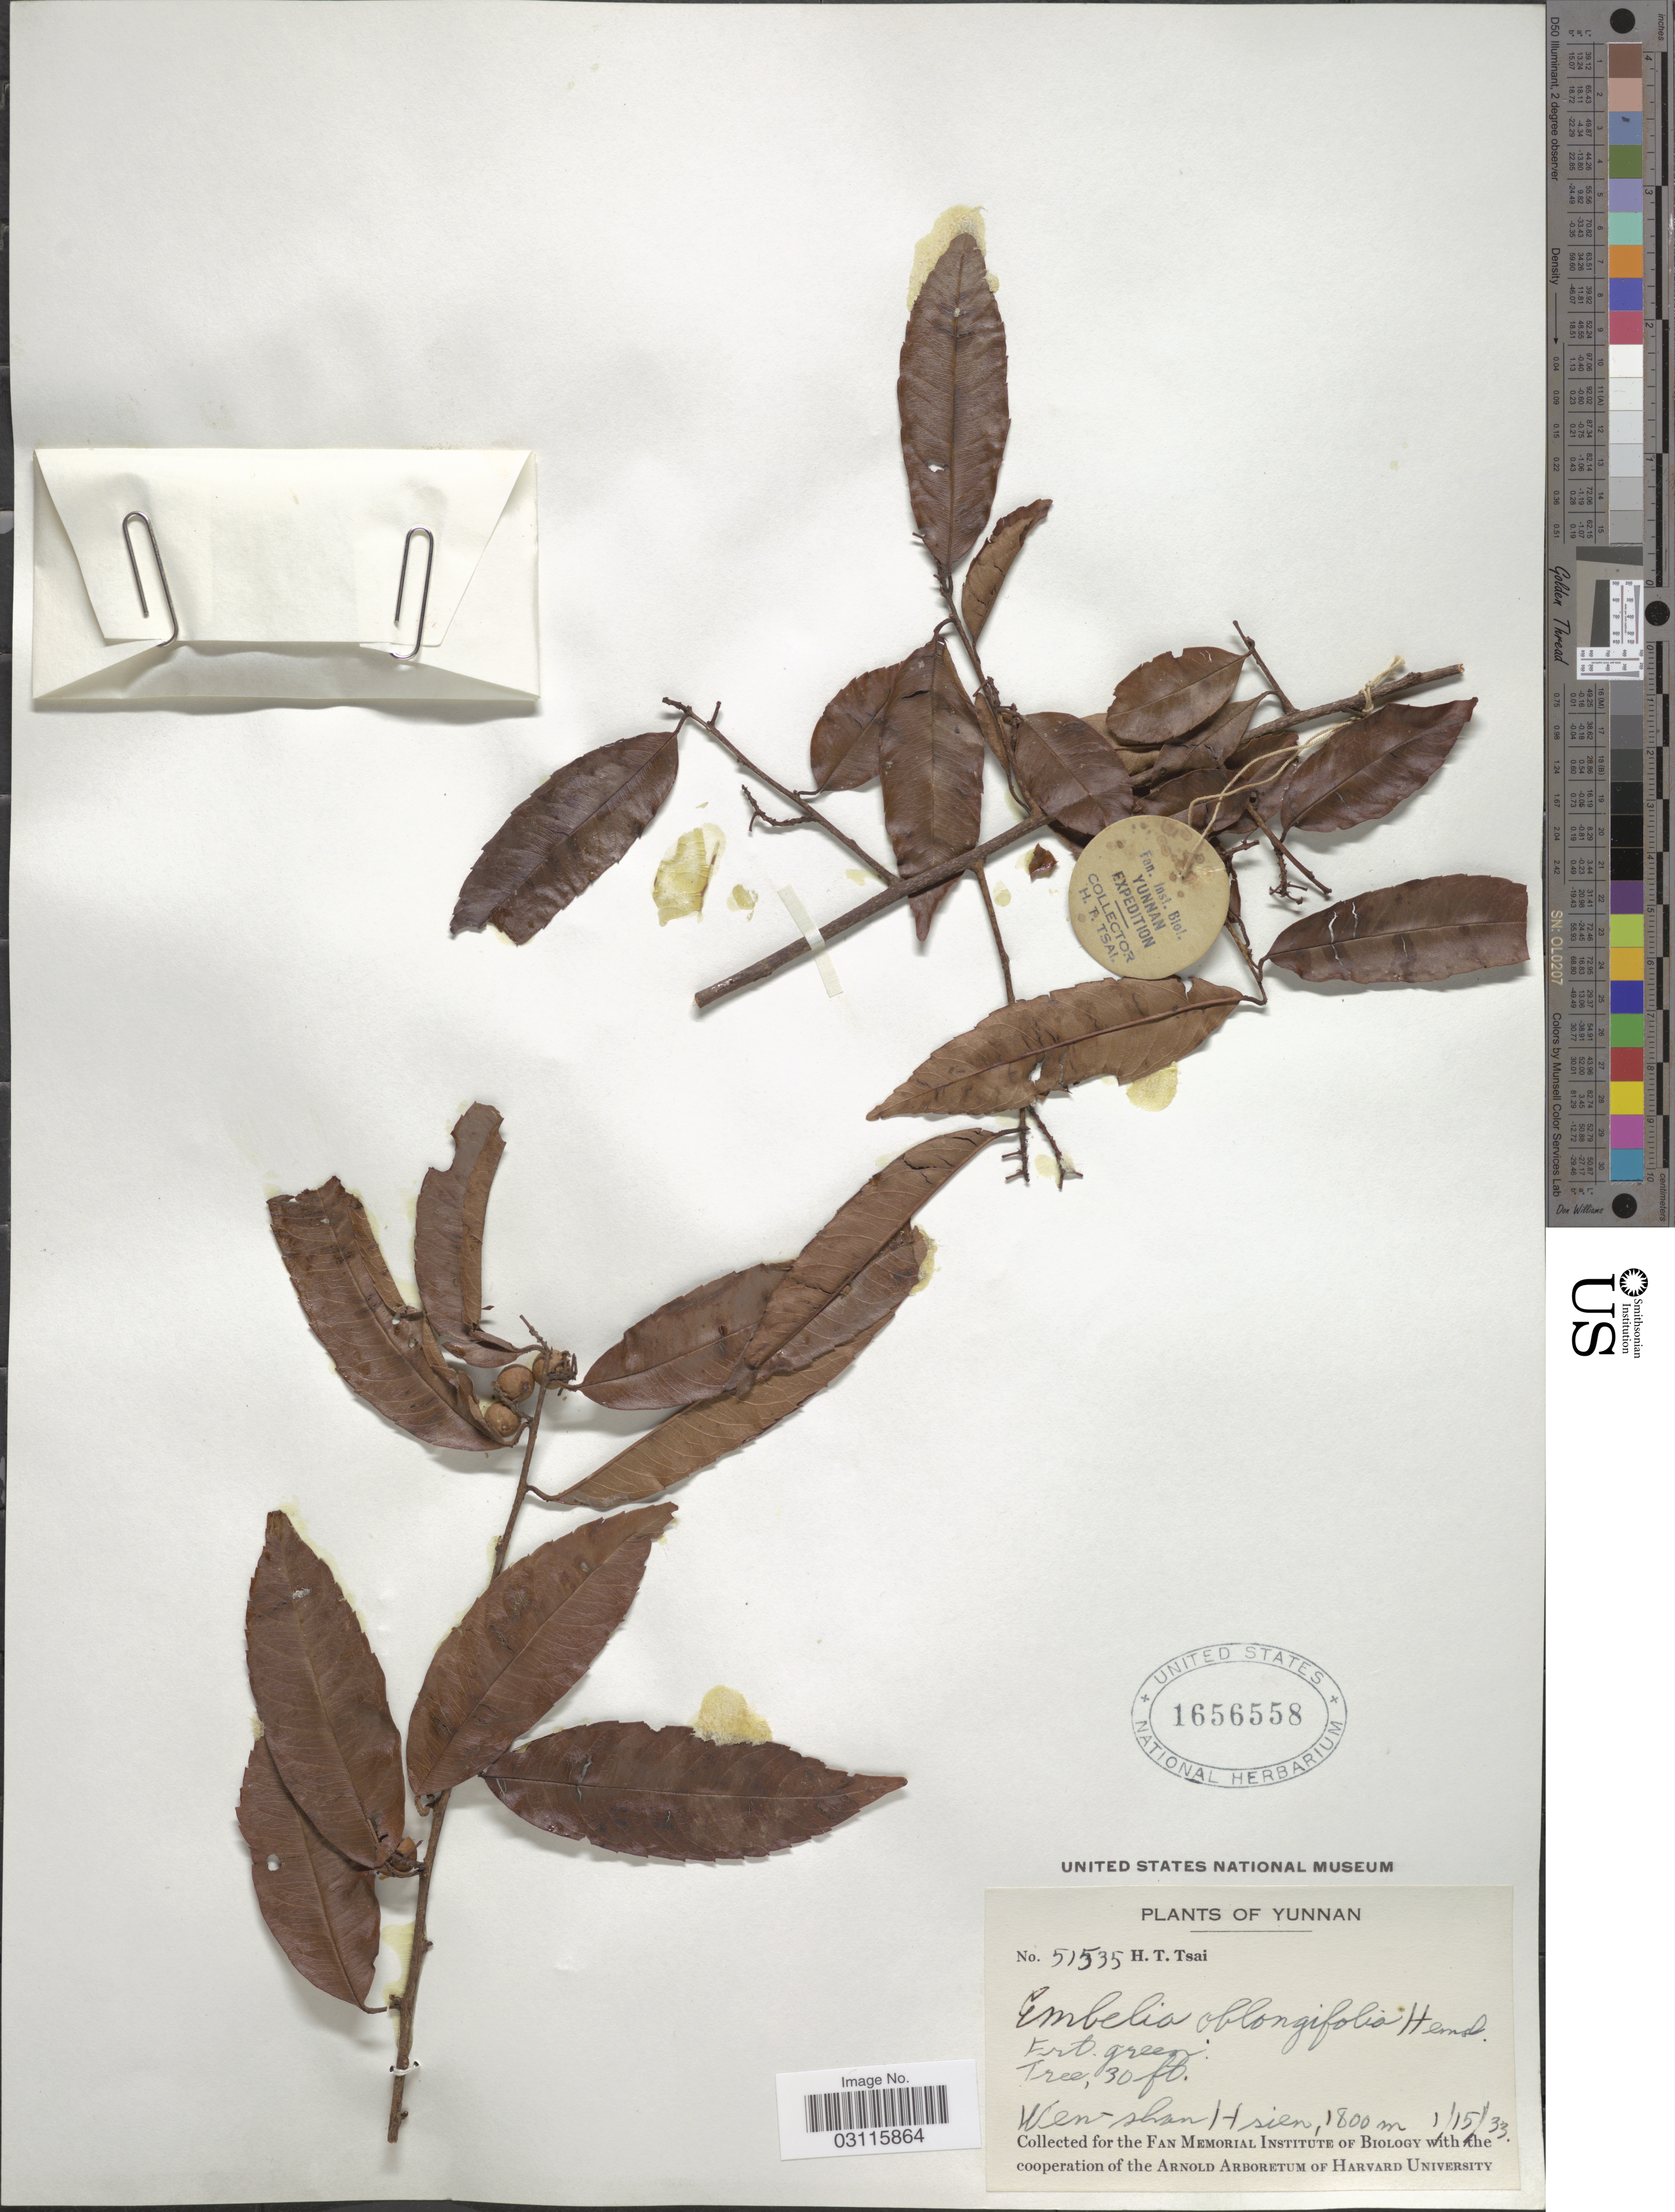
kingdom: Plantae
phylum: Tracheophyta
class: Magnoliopsida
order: Ericales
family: Primulaceae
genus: Embelia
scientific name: Embelia oblongifolia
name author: Hemsl.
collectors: H. Tsai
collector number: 51535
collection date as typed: Transcribed d/m/y: 15/1/33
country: China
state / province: Yunnan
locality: Wen-shan-Hsien.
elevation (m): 1800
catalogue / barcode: US 1656558